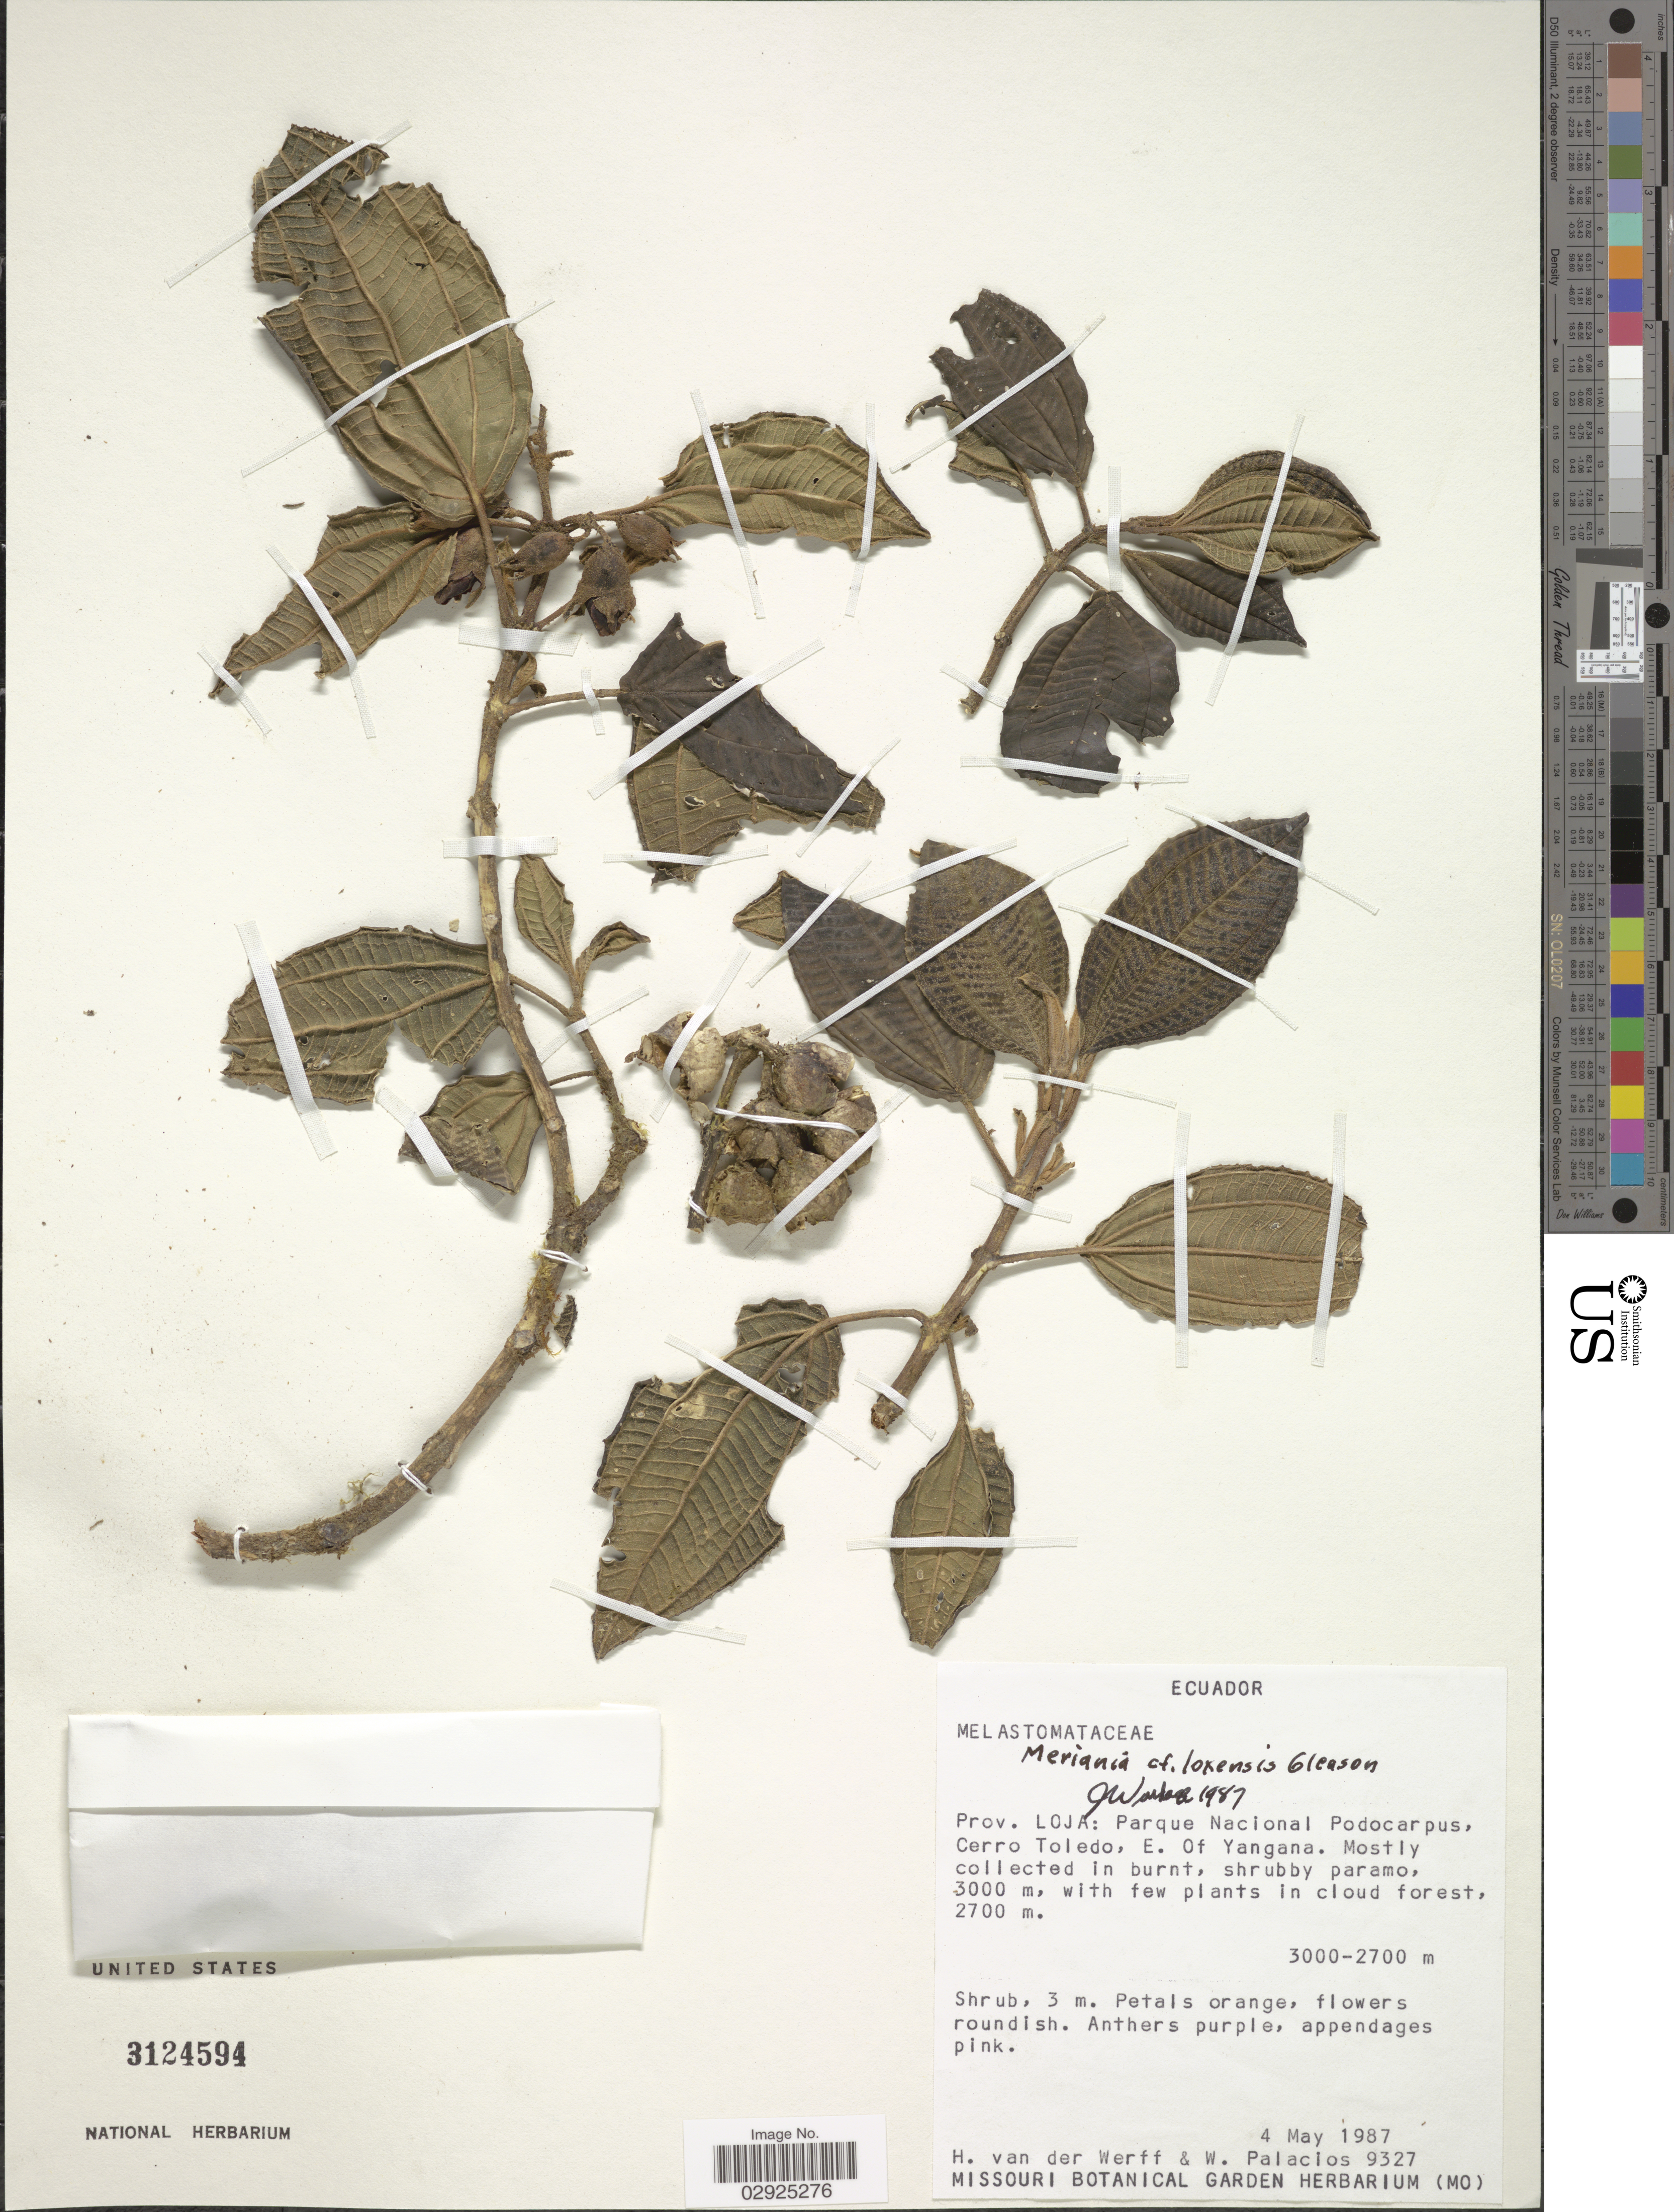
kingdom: Plantae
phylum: Tracheophyta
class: Magnoliopsida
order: Myrtales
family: Melastomataceae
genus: Meriania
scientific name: Meriania loxensis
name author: Gleason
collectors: H. van der Werff & W. Palacios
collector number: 9327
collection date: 1987-05-04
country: Ecuador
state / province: Loja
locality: Parque Nacional Podocarpus, Cerro Toledo, E. of Yangana.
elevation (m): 2700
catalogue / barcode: US 3124594